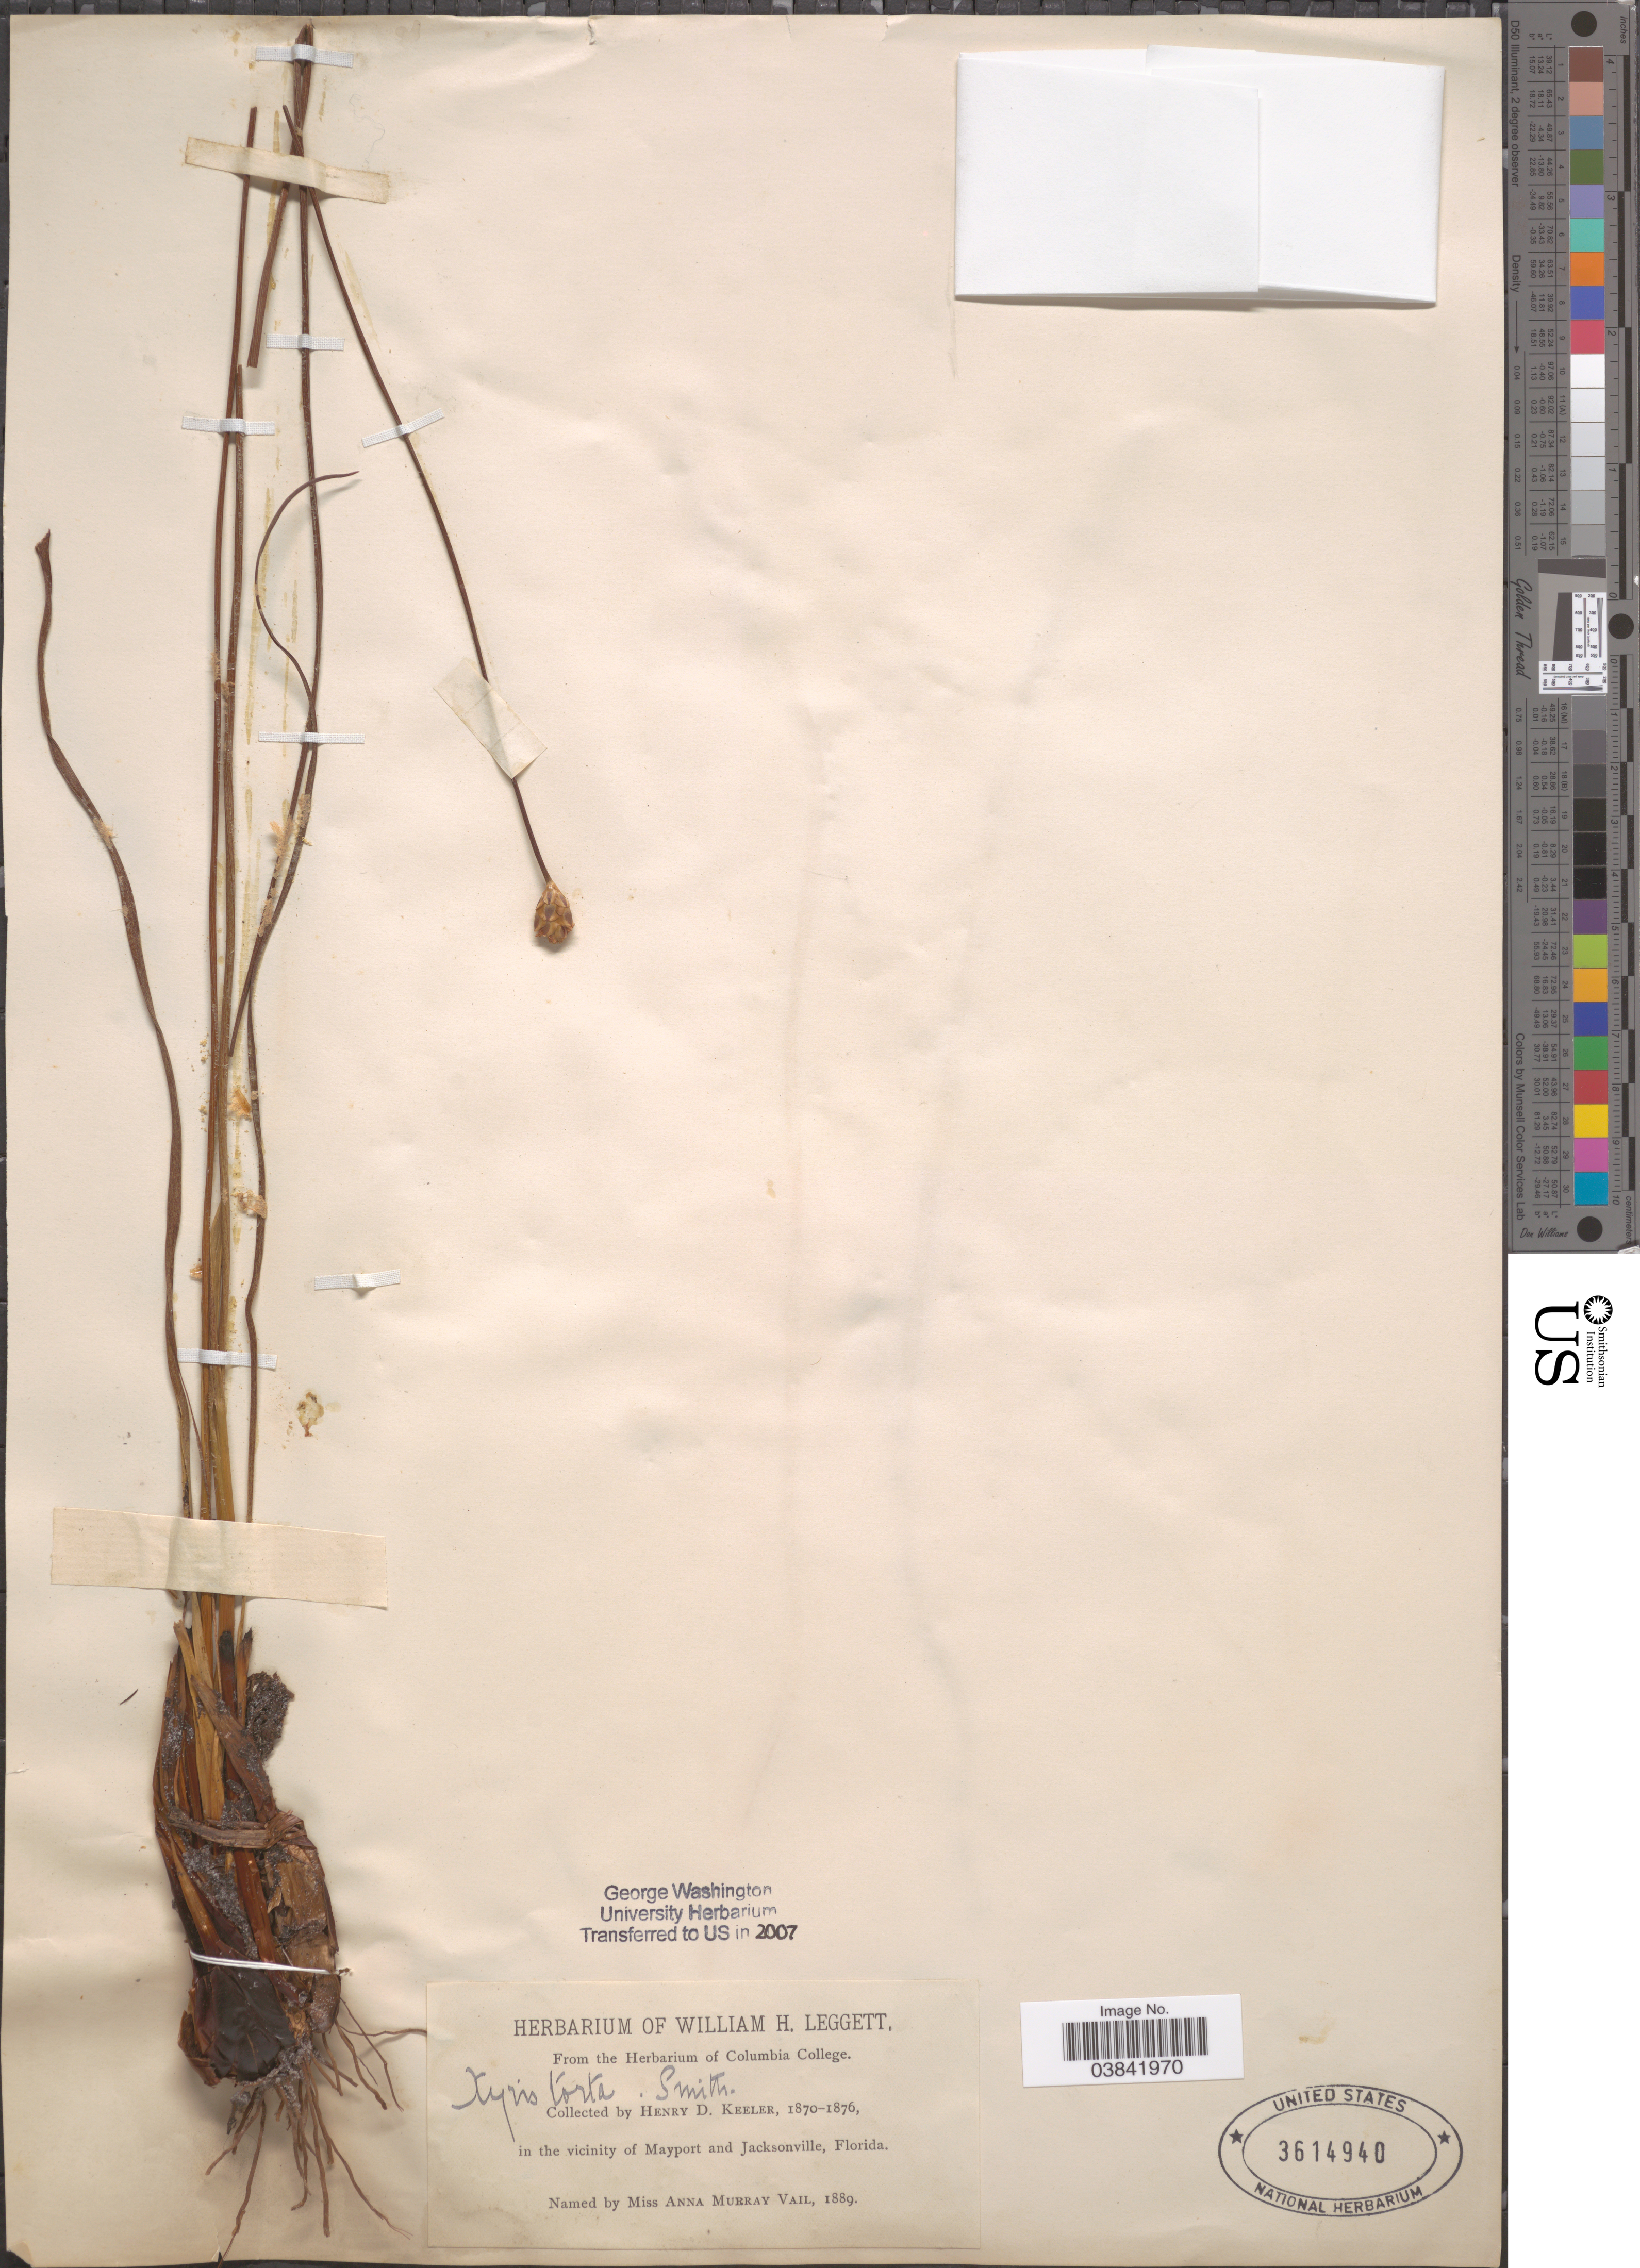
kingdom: Plantae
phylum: Tracheophyta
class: Liliopsida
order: Poales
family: Xyridaceae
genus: Xyris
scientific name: Xyris torta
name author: Sm.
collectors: H. Keeler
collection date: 1870/1876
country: United States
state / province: Florida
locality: In the vicinity of Mayport and Jacksonville.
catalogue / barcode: US 3614940